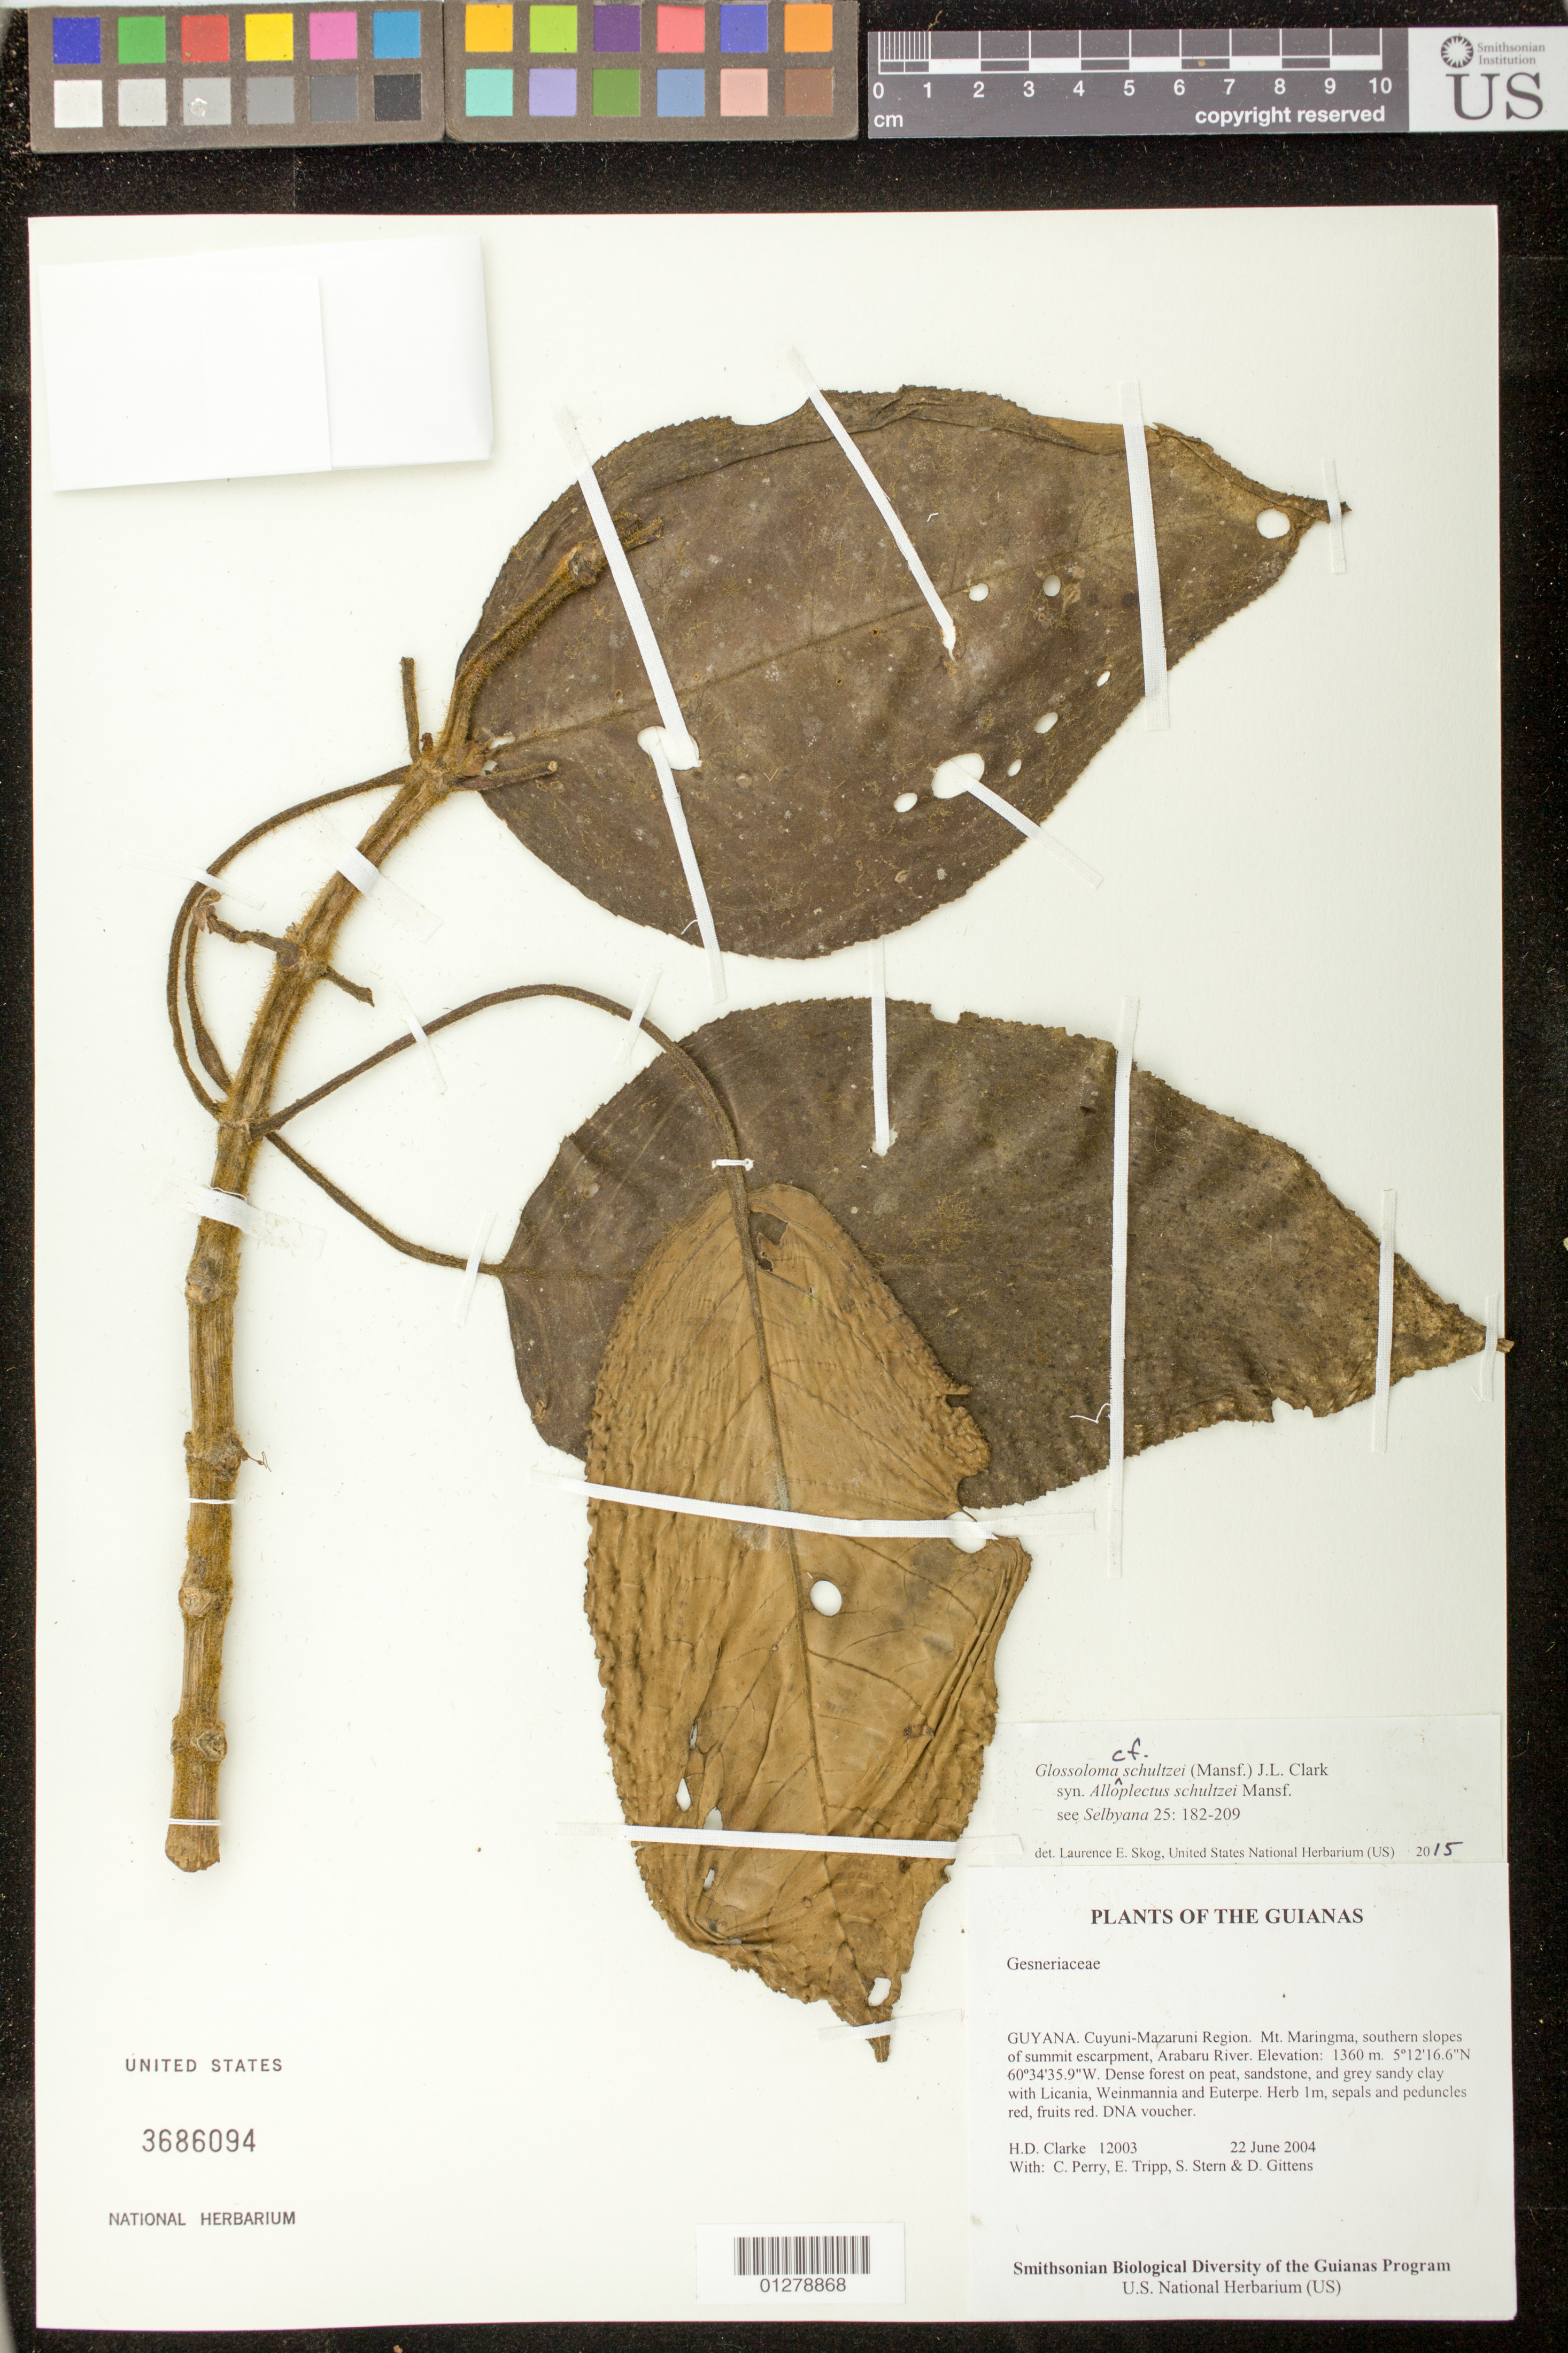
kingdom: Plantae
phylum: Tracheophyta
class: Magnoliopsida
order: Lamiales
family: Gesneriaceae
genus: Glossoloma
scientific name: Glossoloma schultzei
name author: (Mansf.) J.L. Clark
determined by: Skog, Laurence E.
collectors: H. D. Clarke, C. Perry, E. Tripp, S. R. Stern & D. Gittens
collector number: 12003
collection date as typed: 23 June 2004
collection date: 2004-06-23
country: Guyana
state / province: Cuyuni-Mazaruni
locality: Mt. Maringma, southern slopes of summit escarpment, Arabaru River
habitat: Dense forest on peat, sandstone, and grey sandy clay with Licania, Weinmannia and Euterpe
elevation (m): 1360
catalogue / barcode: US 3686094